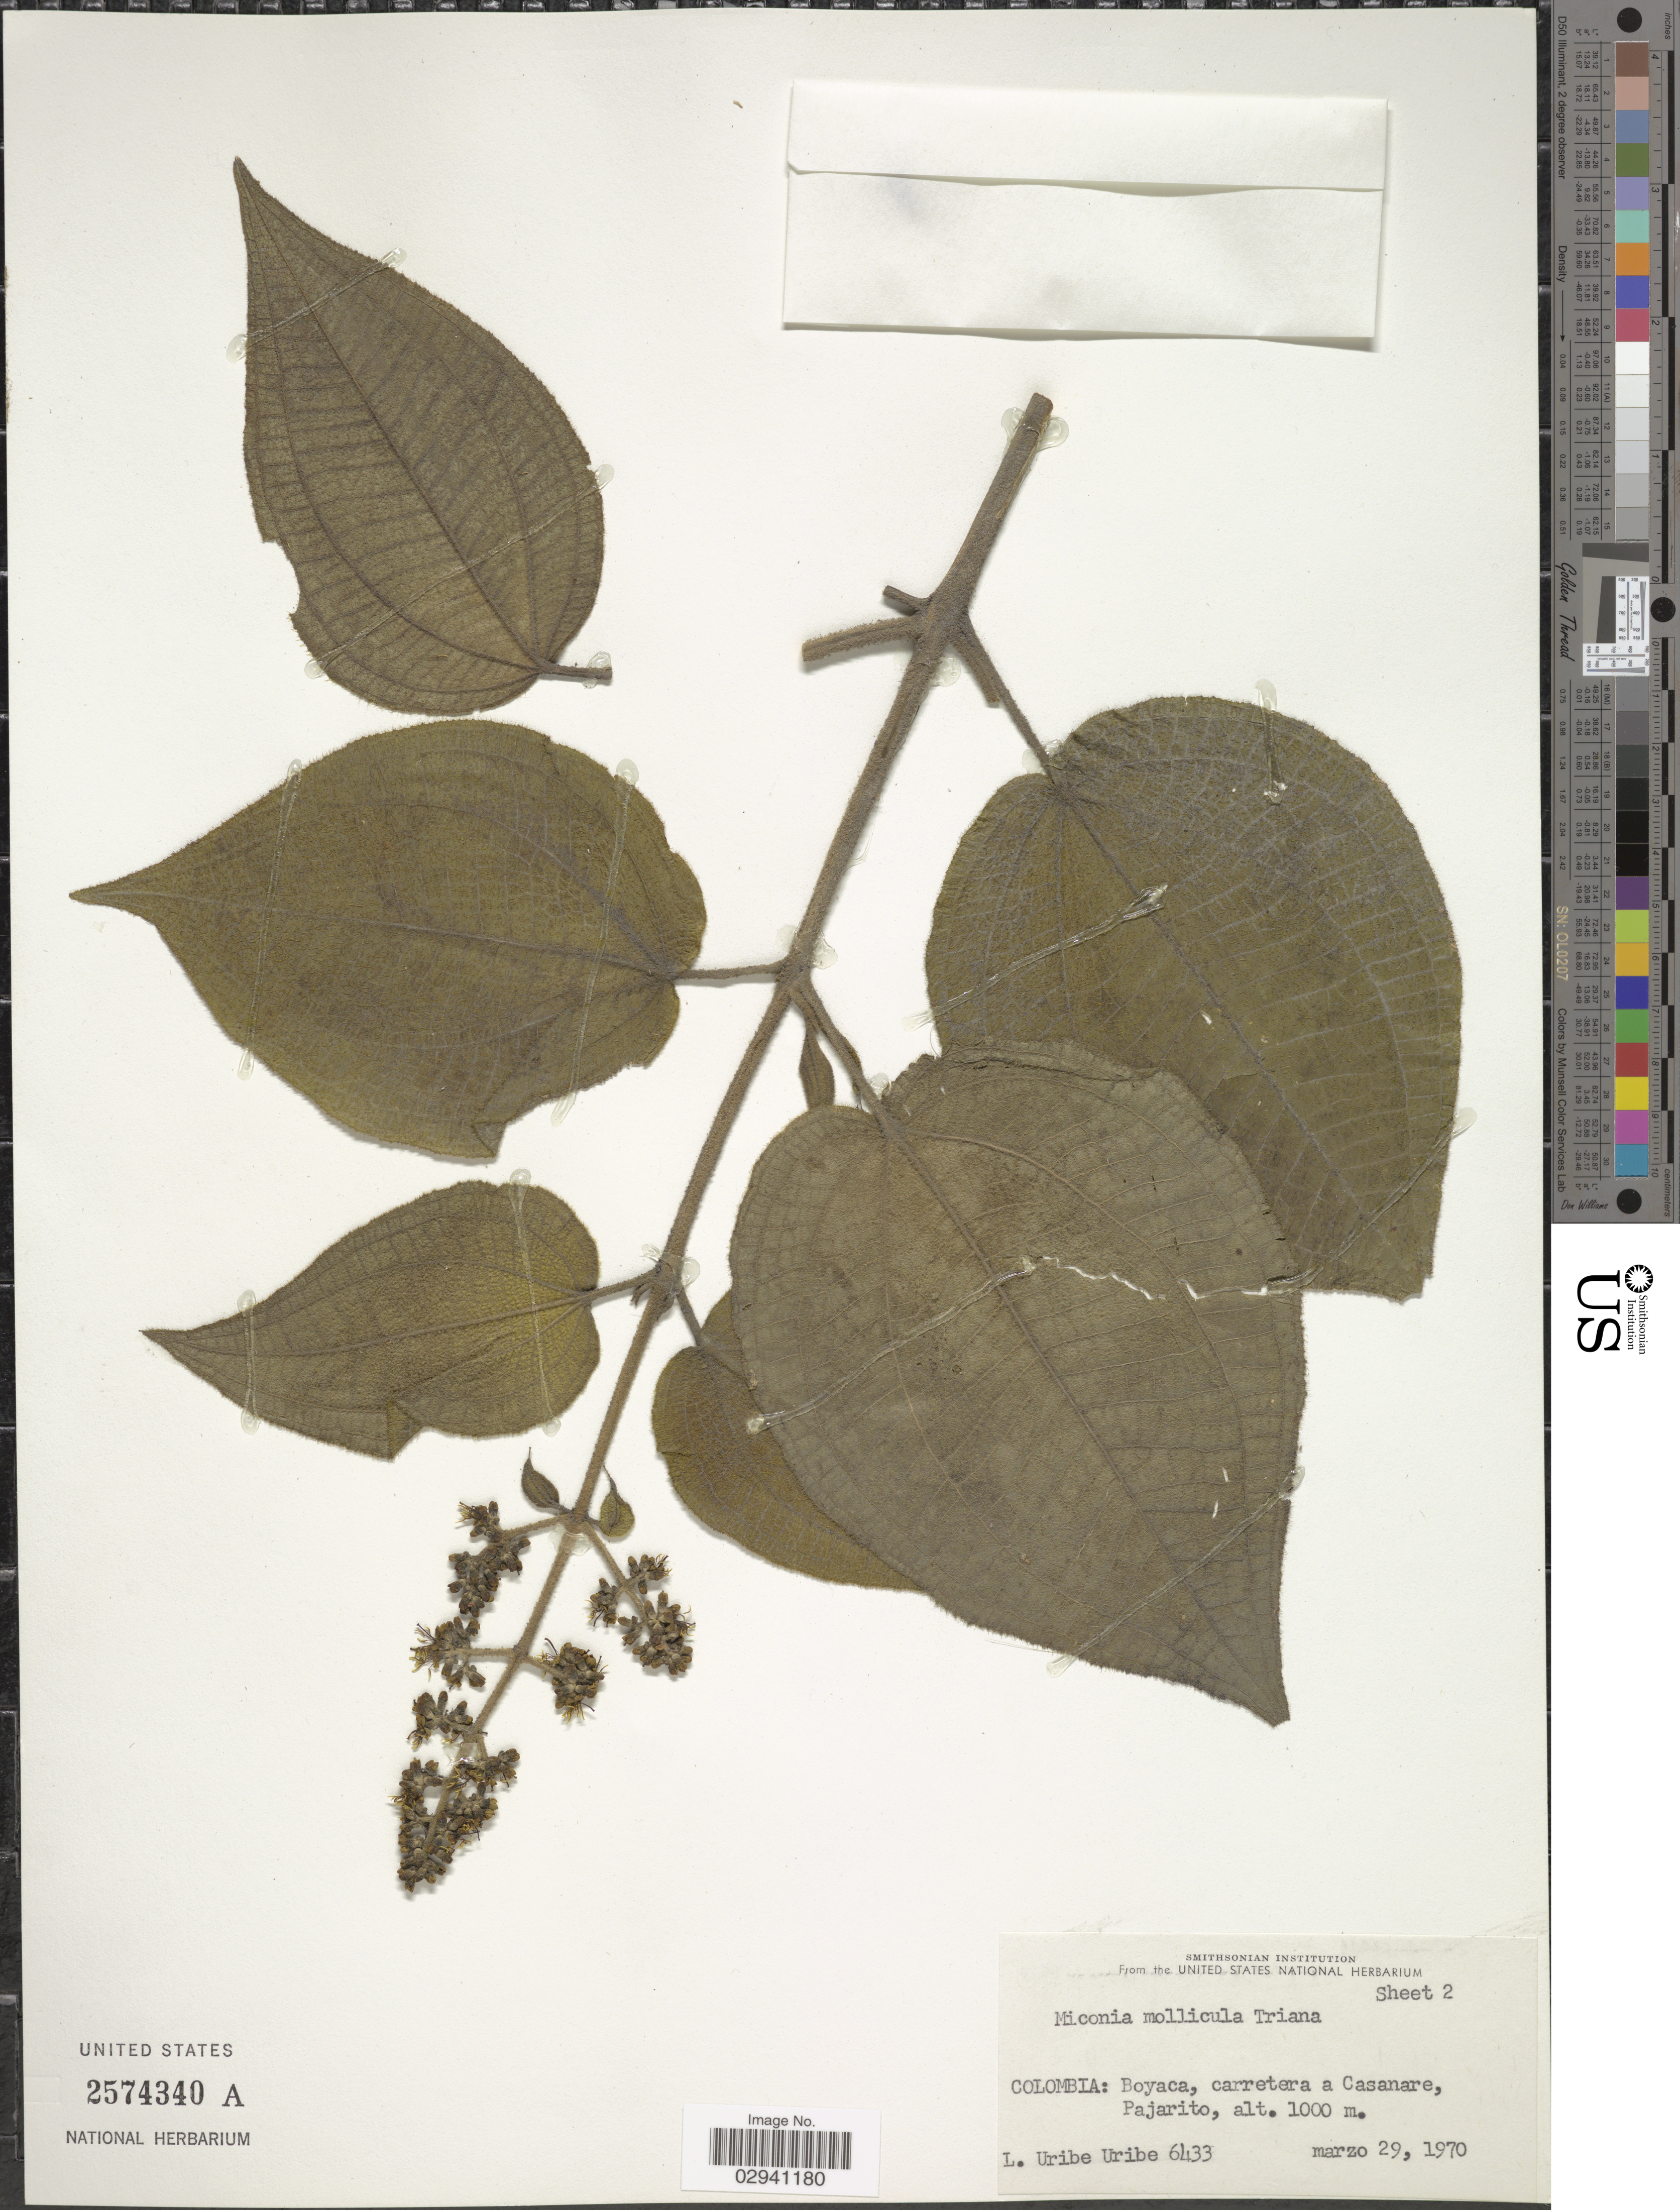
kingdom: Plantae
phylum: Tracheophyta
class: Magnoliopsida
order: Myrtales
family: Melastomataceae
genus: Miconia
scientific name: Miconia mollicula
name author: Triana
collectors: U. Uribe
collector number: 6433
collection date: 1970-03-29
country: Colombia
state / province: Boyacá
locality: Boyaca, carretera a Casanare, Pajarito.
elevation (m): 1000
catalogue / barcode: US 2574340A